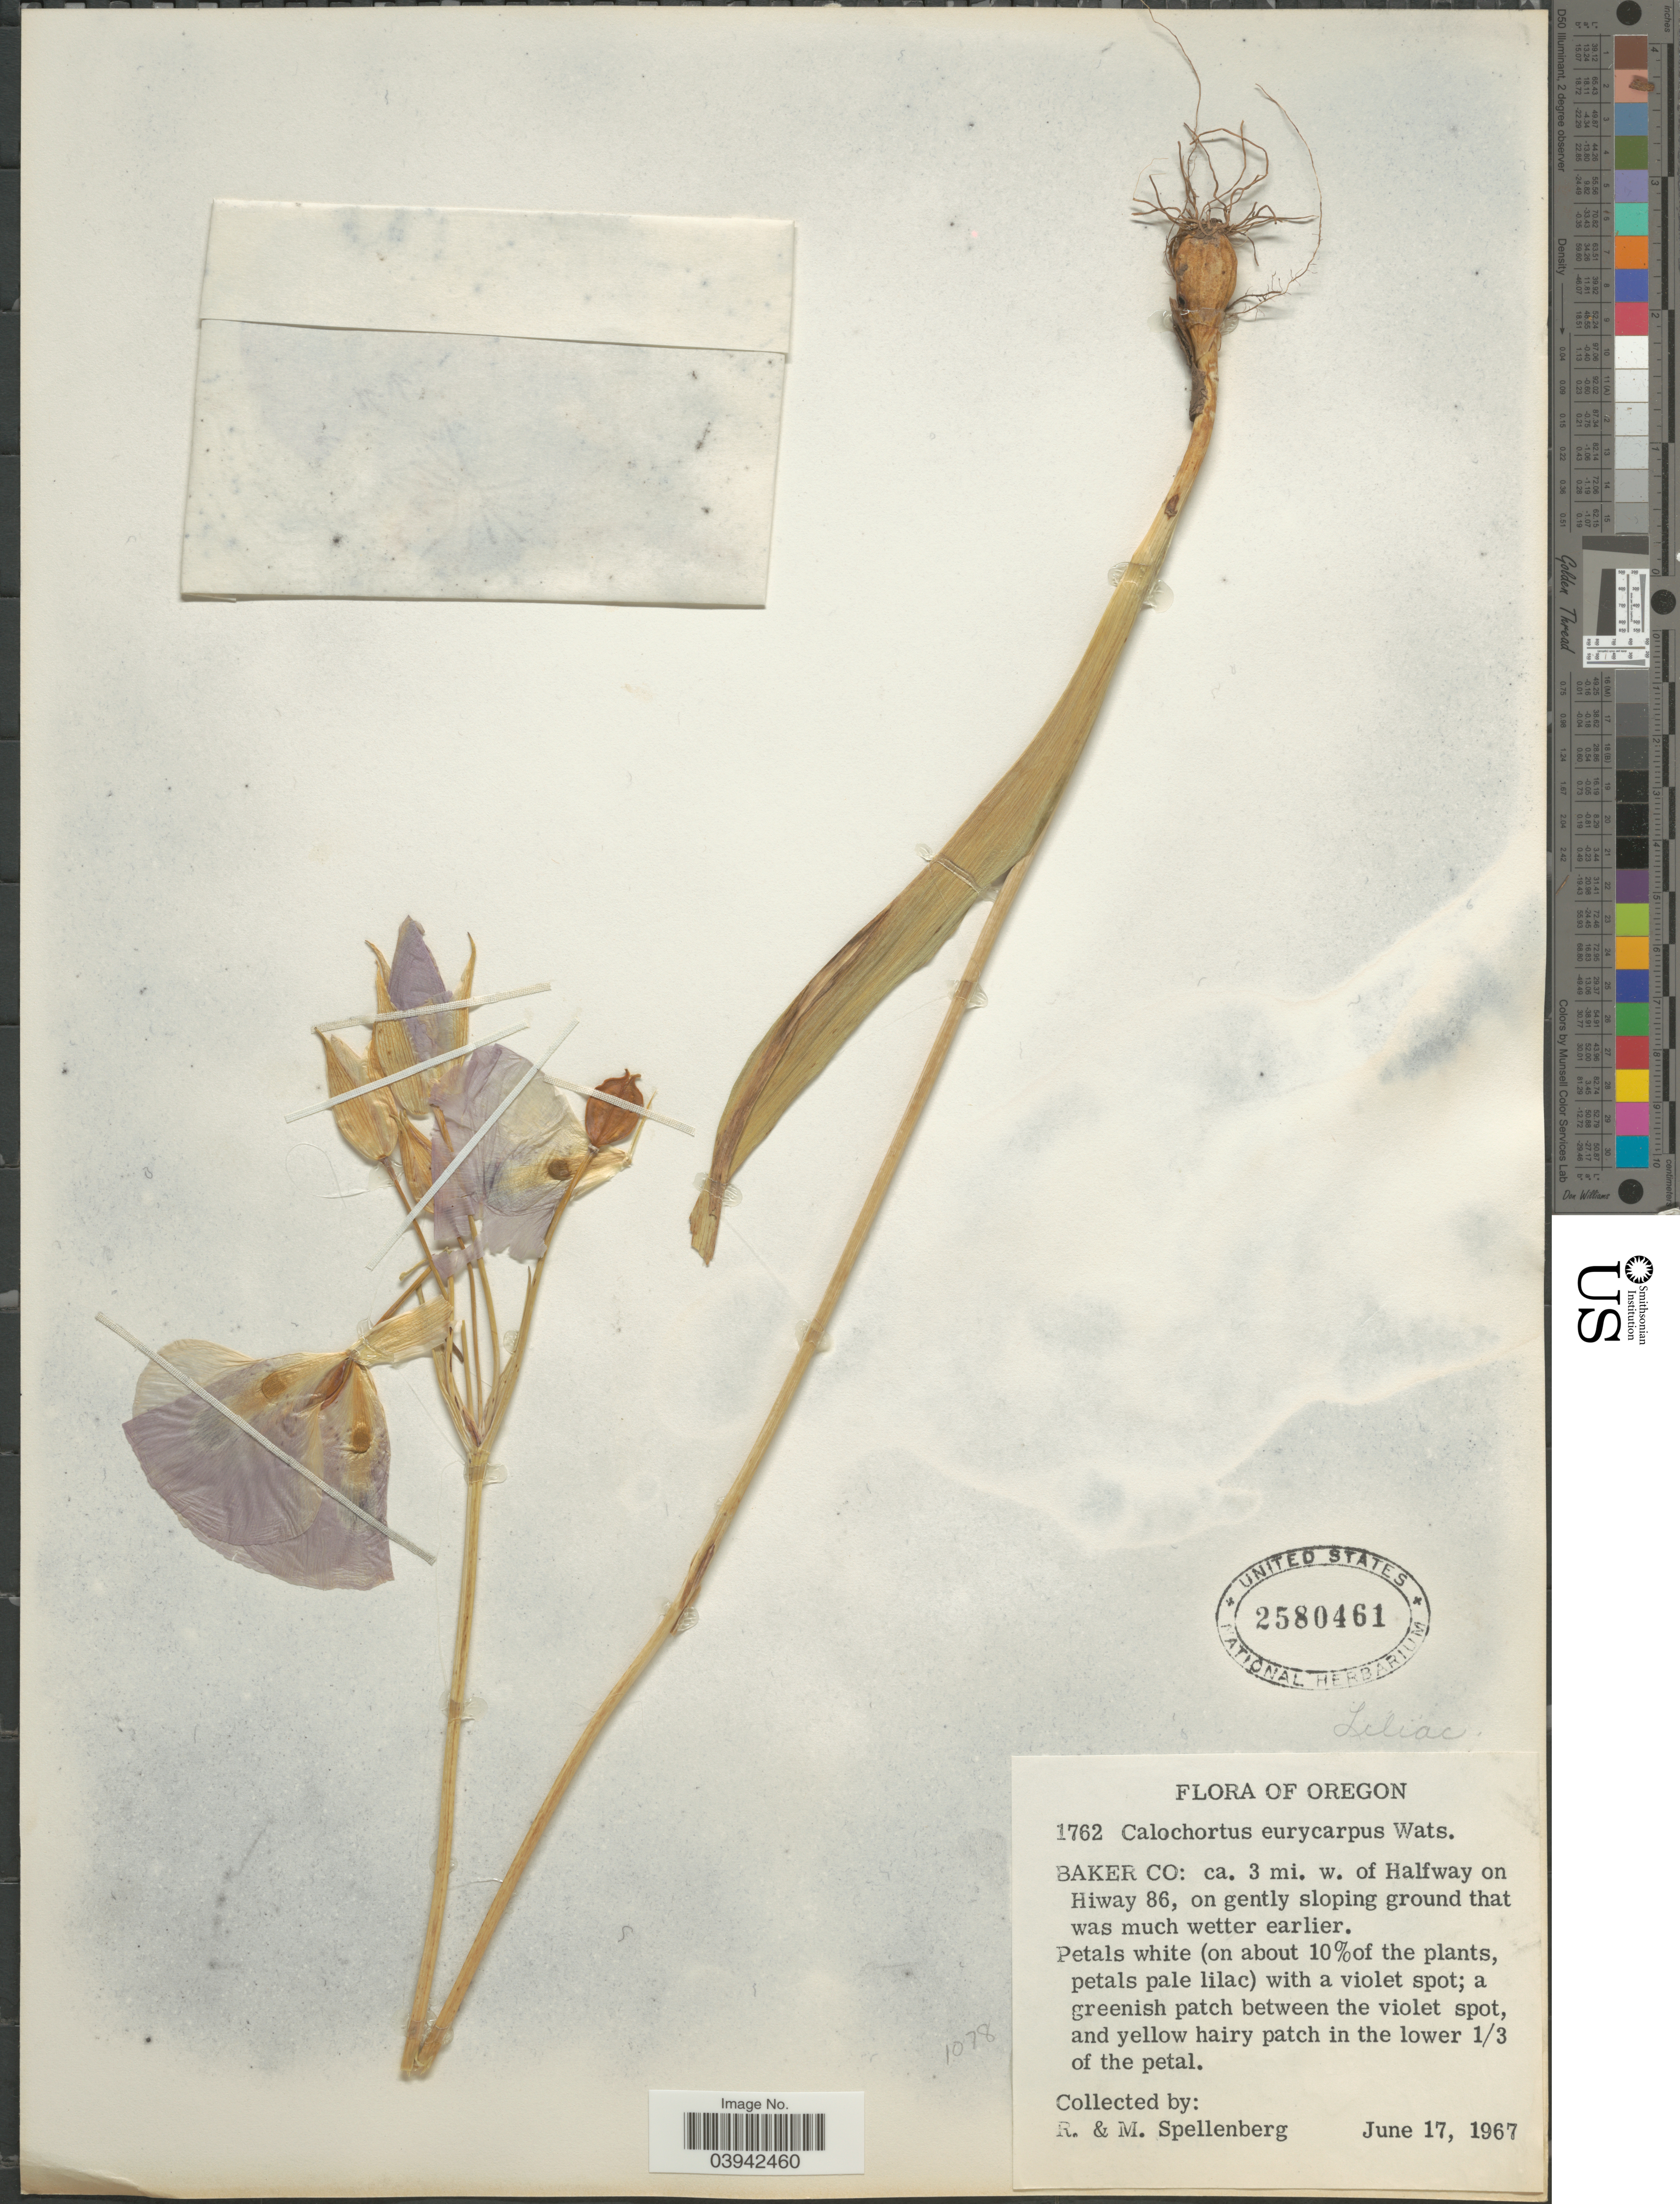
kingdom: Plantae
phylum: Tracheophyta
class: Liliopsida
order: Liliales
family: Liliaceae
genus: Calochortus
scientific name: Calochortus eurycarpus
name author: S. Watson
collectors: R. Spellenberg & Spellenberg, M.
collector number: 1762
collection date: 1967-06-17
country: United States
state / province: Oregon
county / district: Baker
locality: ca. 3 mi. w. of Halfway on Hiway 86.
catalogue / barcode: US 2580461